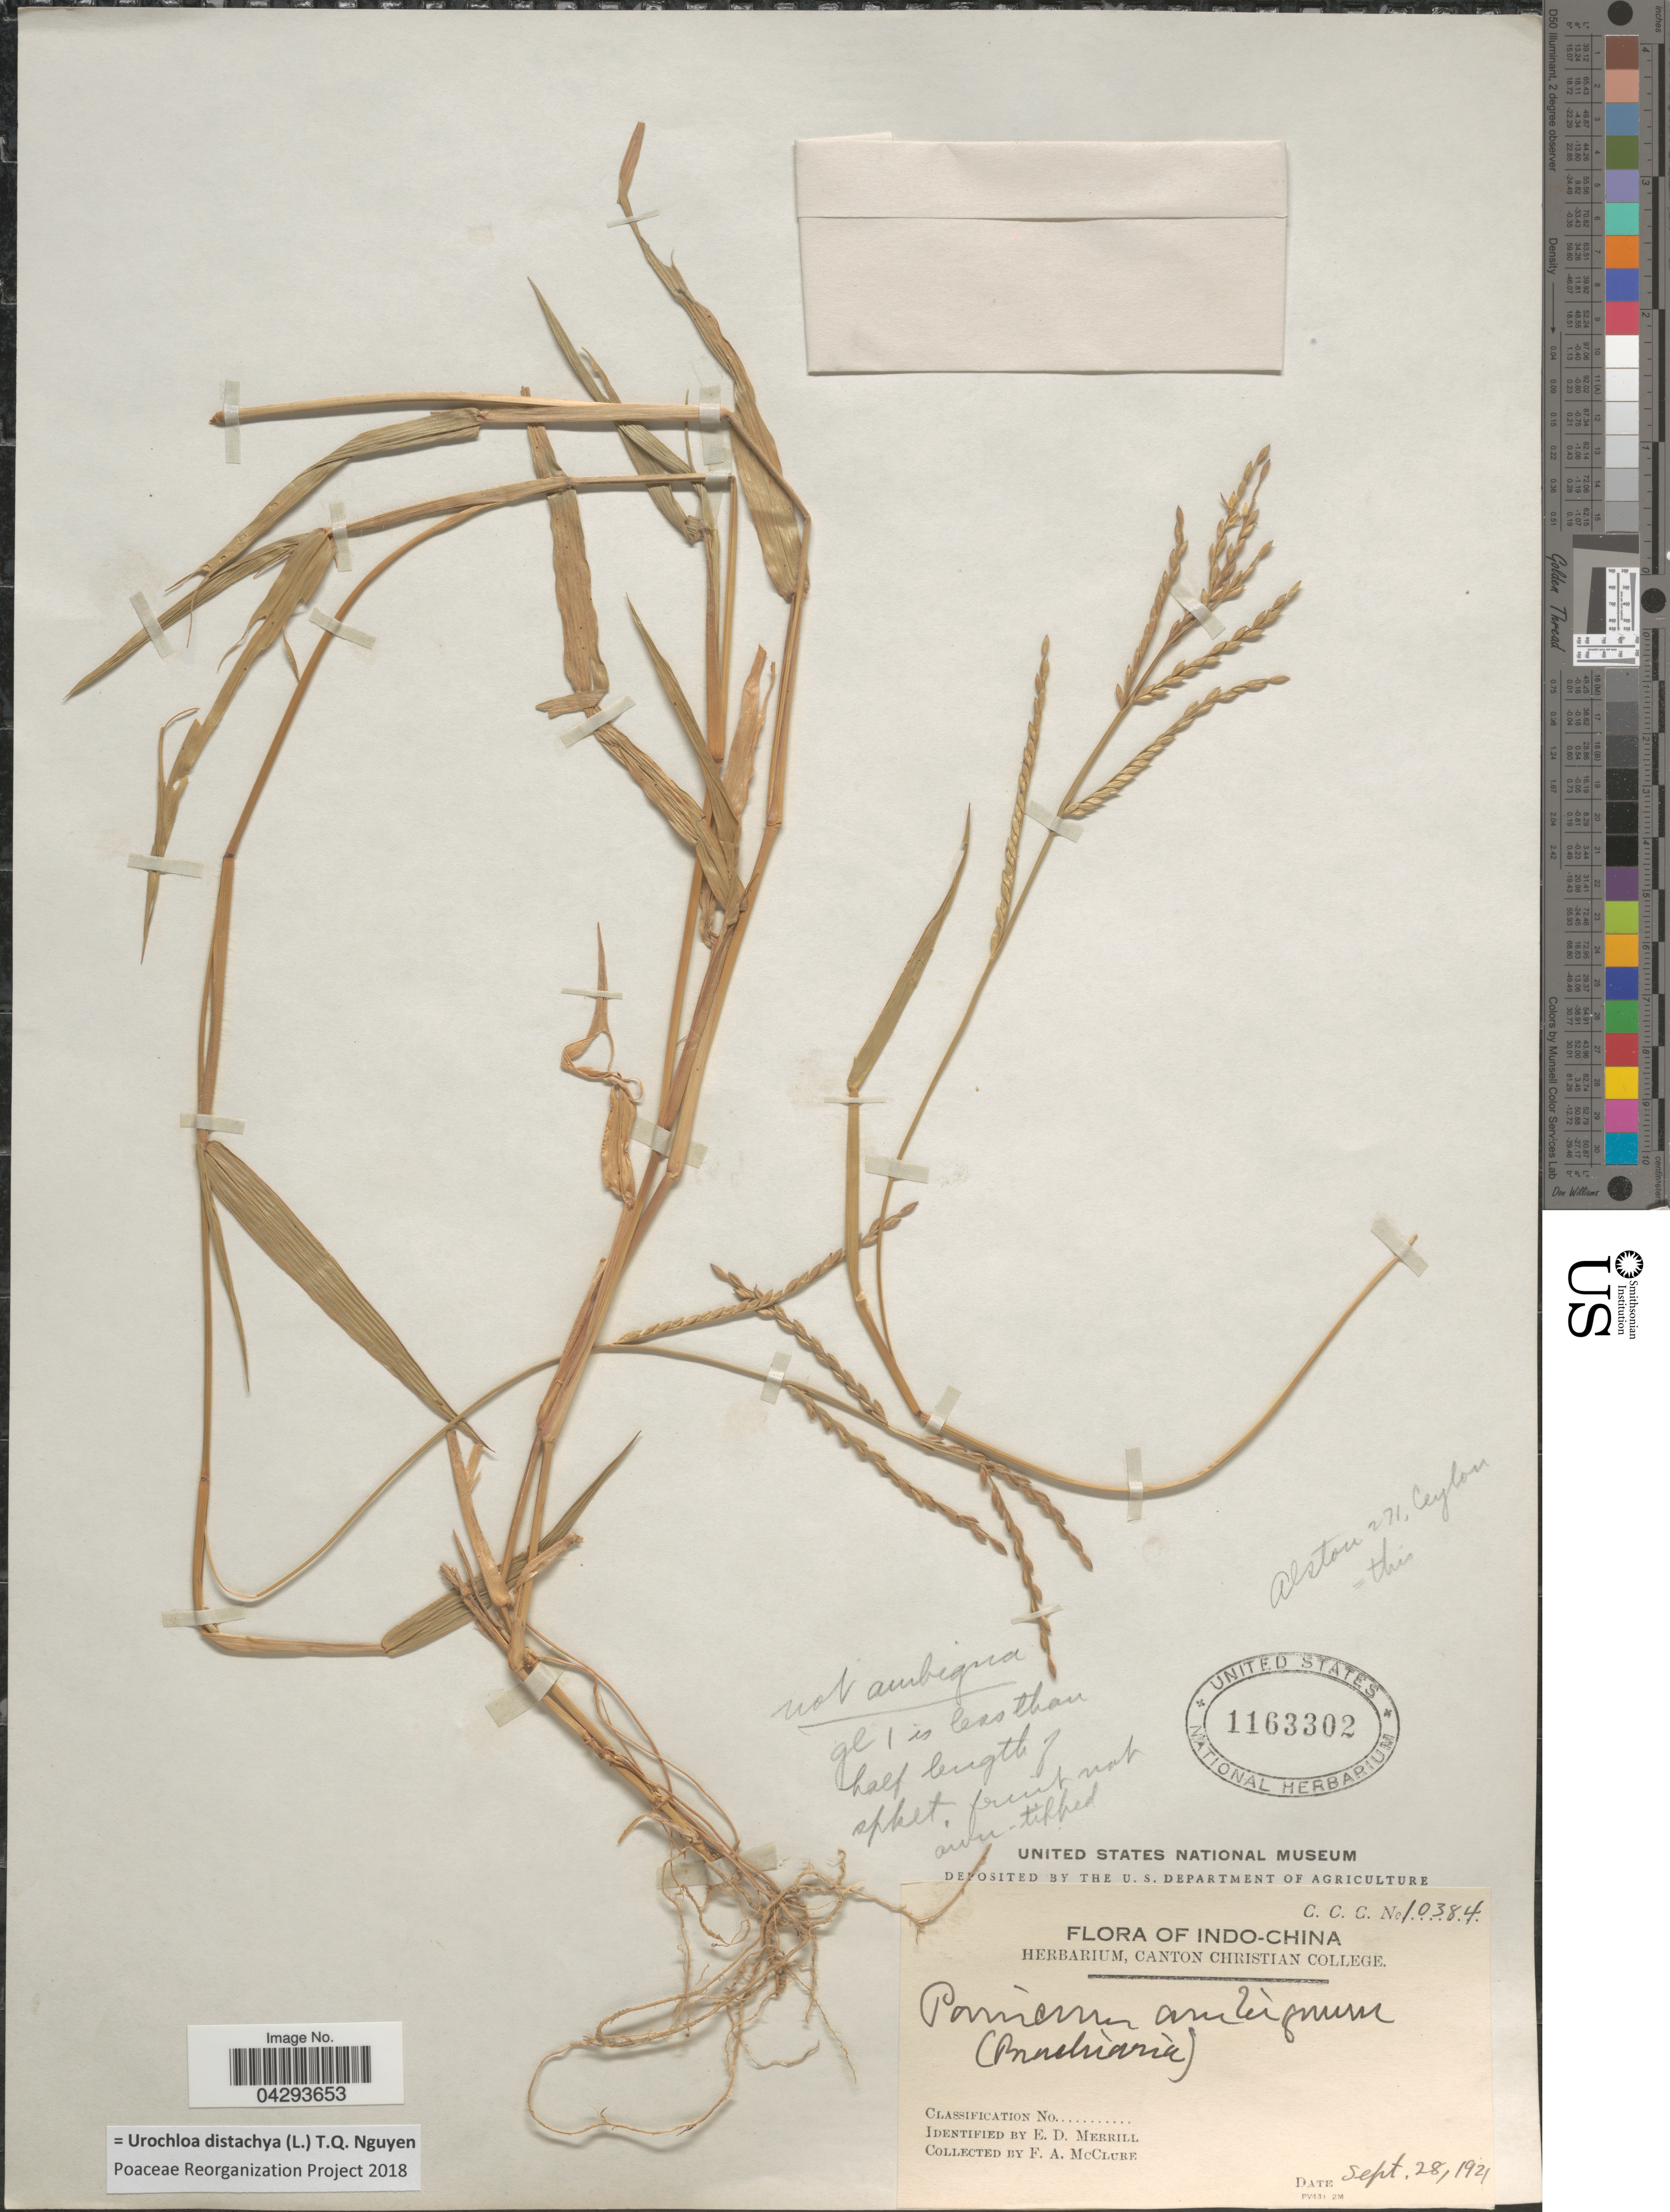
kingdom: Plantae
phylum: Tracheophyta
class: Liliopsida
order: Poales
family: Poaceae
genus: Urochloa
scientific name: Urochloa distachya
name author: (L.) T.Q. Nguyen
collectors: F. A. McClure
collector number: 10384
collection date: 1921-09-28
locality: Indo-China.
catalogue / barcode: US 1163302